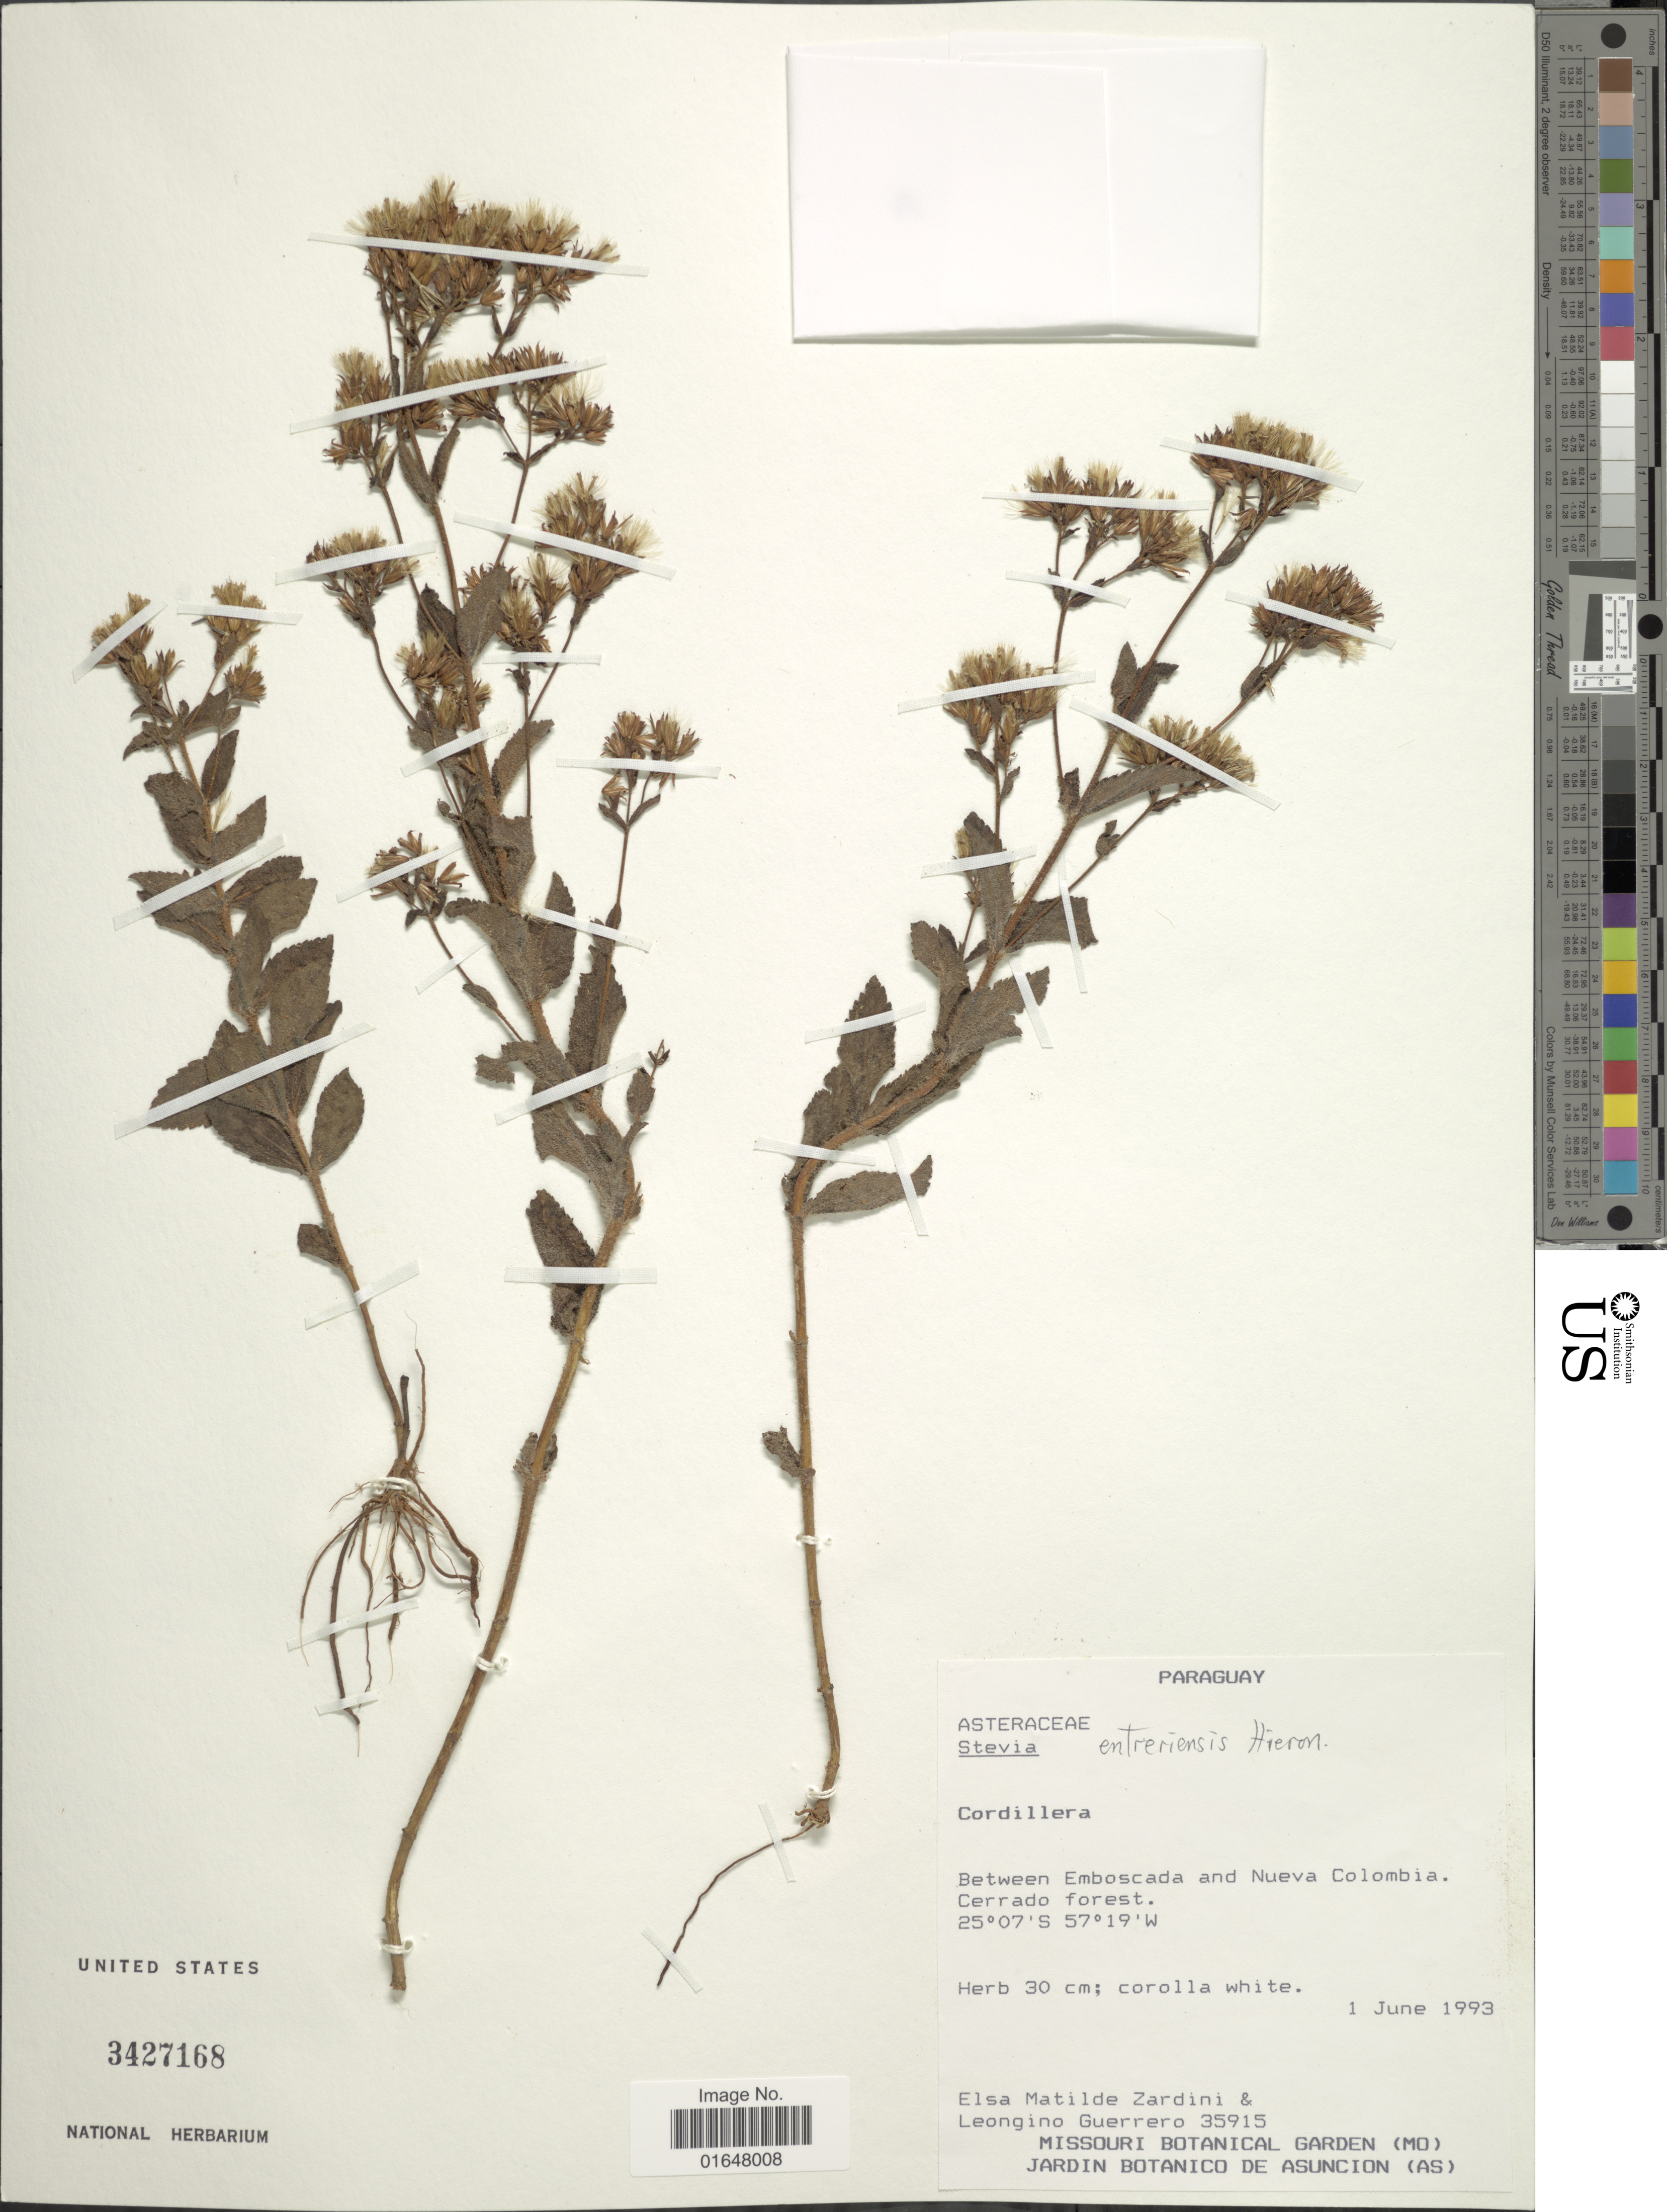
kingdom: Plantae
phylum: Tracheophyta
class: Magnoliopsida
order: Asterales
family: Asteraceae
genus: Stevia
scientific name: Stevia entreriensis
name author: Hieron.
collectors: E. M. Zardini & L. Guerrero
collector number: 35915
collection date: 1993-06-01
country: Paraguay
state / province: Cordillera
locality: Between Emboscada and Nueva Colombia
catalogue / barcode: US 3427168